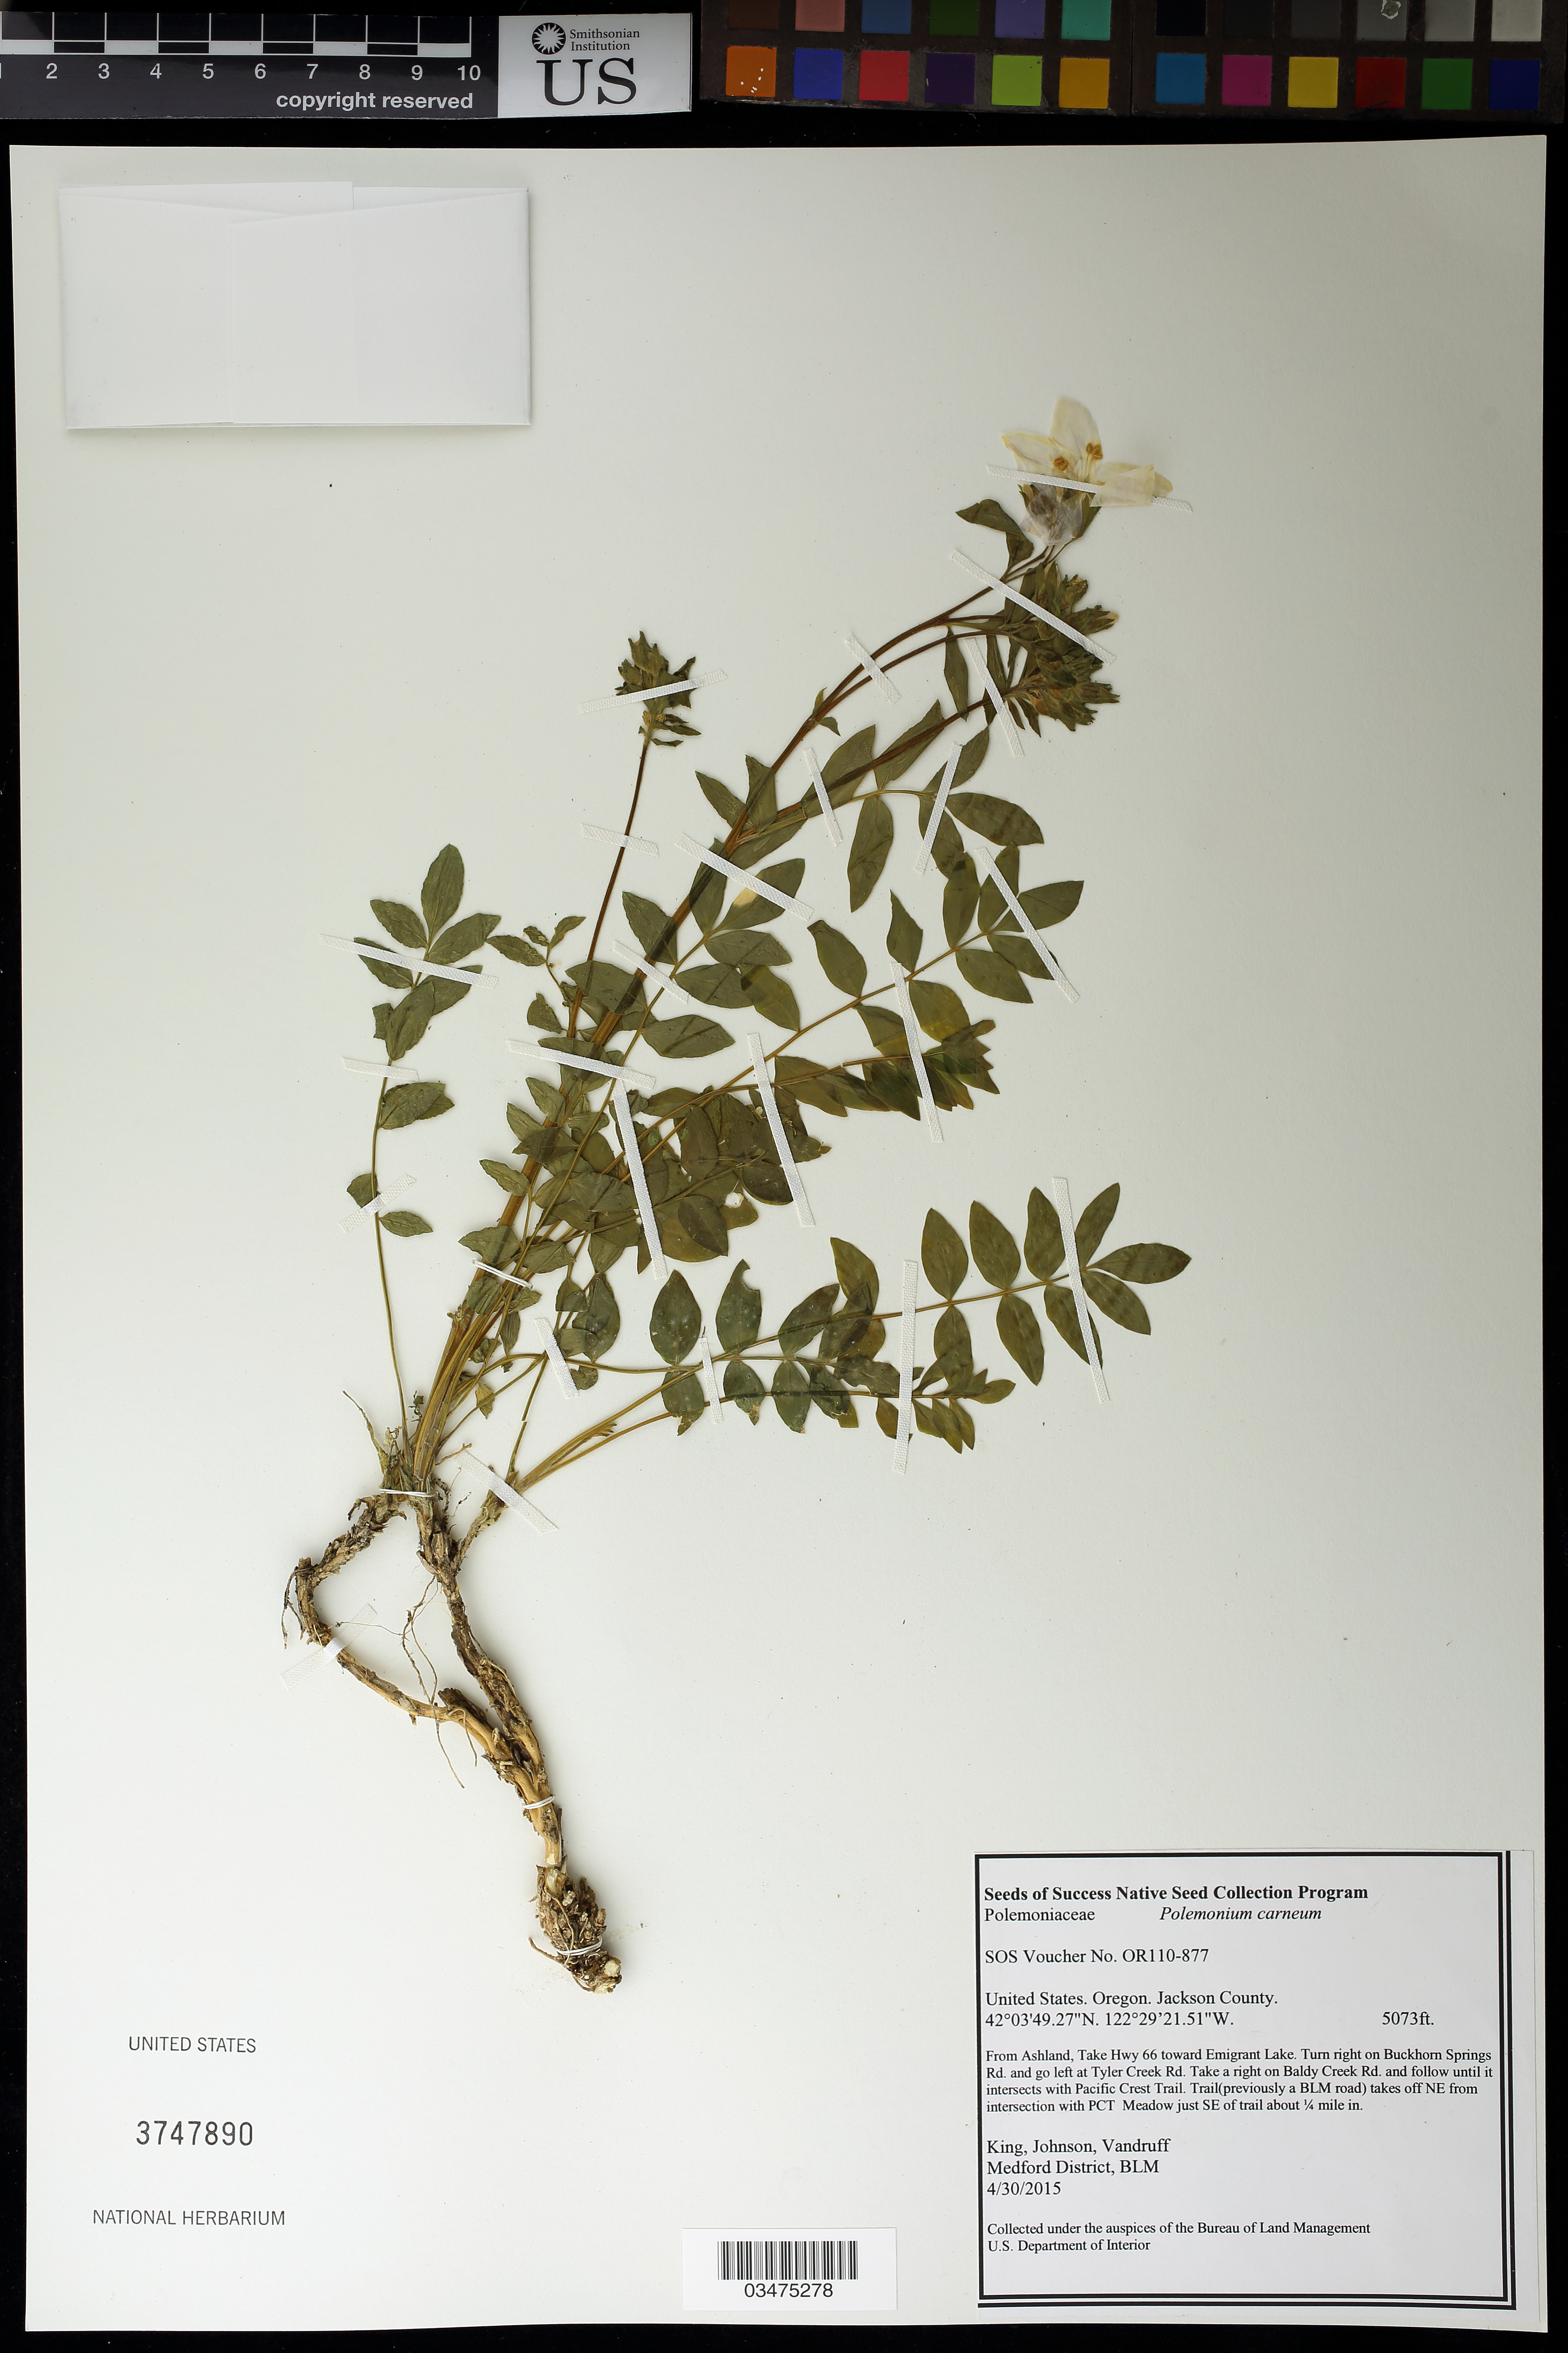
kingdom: Plantae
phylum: Tracheophyta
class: Magnoliopsida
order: Ericales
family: Polemoniaceae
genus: Polemonium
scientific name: Polemonium carneum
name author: A. Gray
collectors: King, --, -- Johnson & -. Vandruff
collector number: OR110-877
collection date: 2015-04-30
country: United States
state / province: Oregon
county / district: Jackson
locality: Meadow just SE of Pacific Crest Trail, about 1/4 mi. in.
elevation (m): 1546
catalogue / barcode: US 3747890